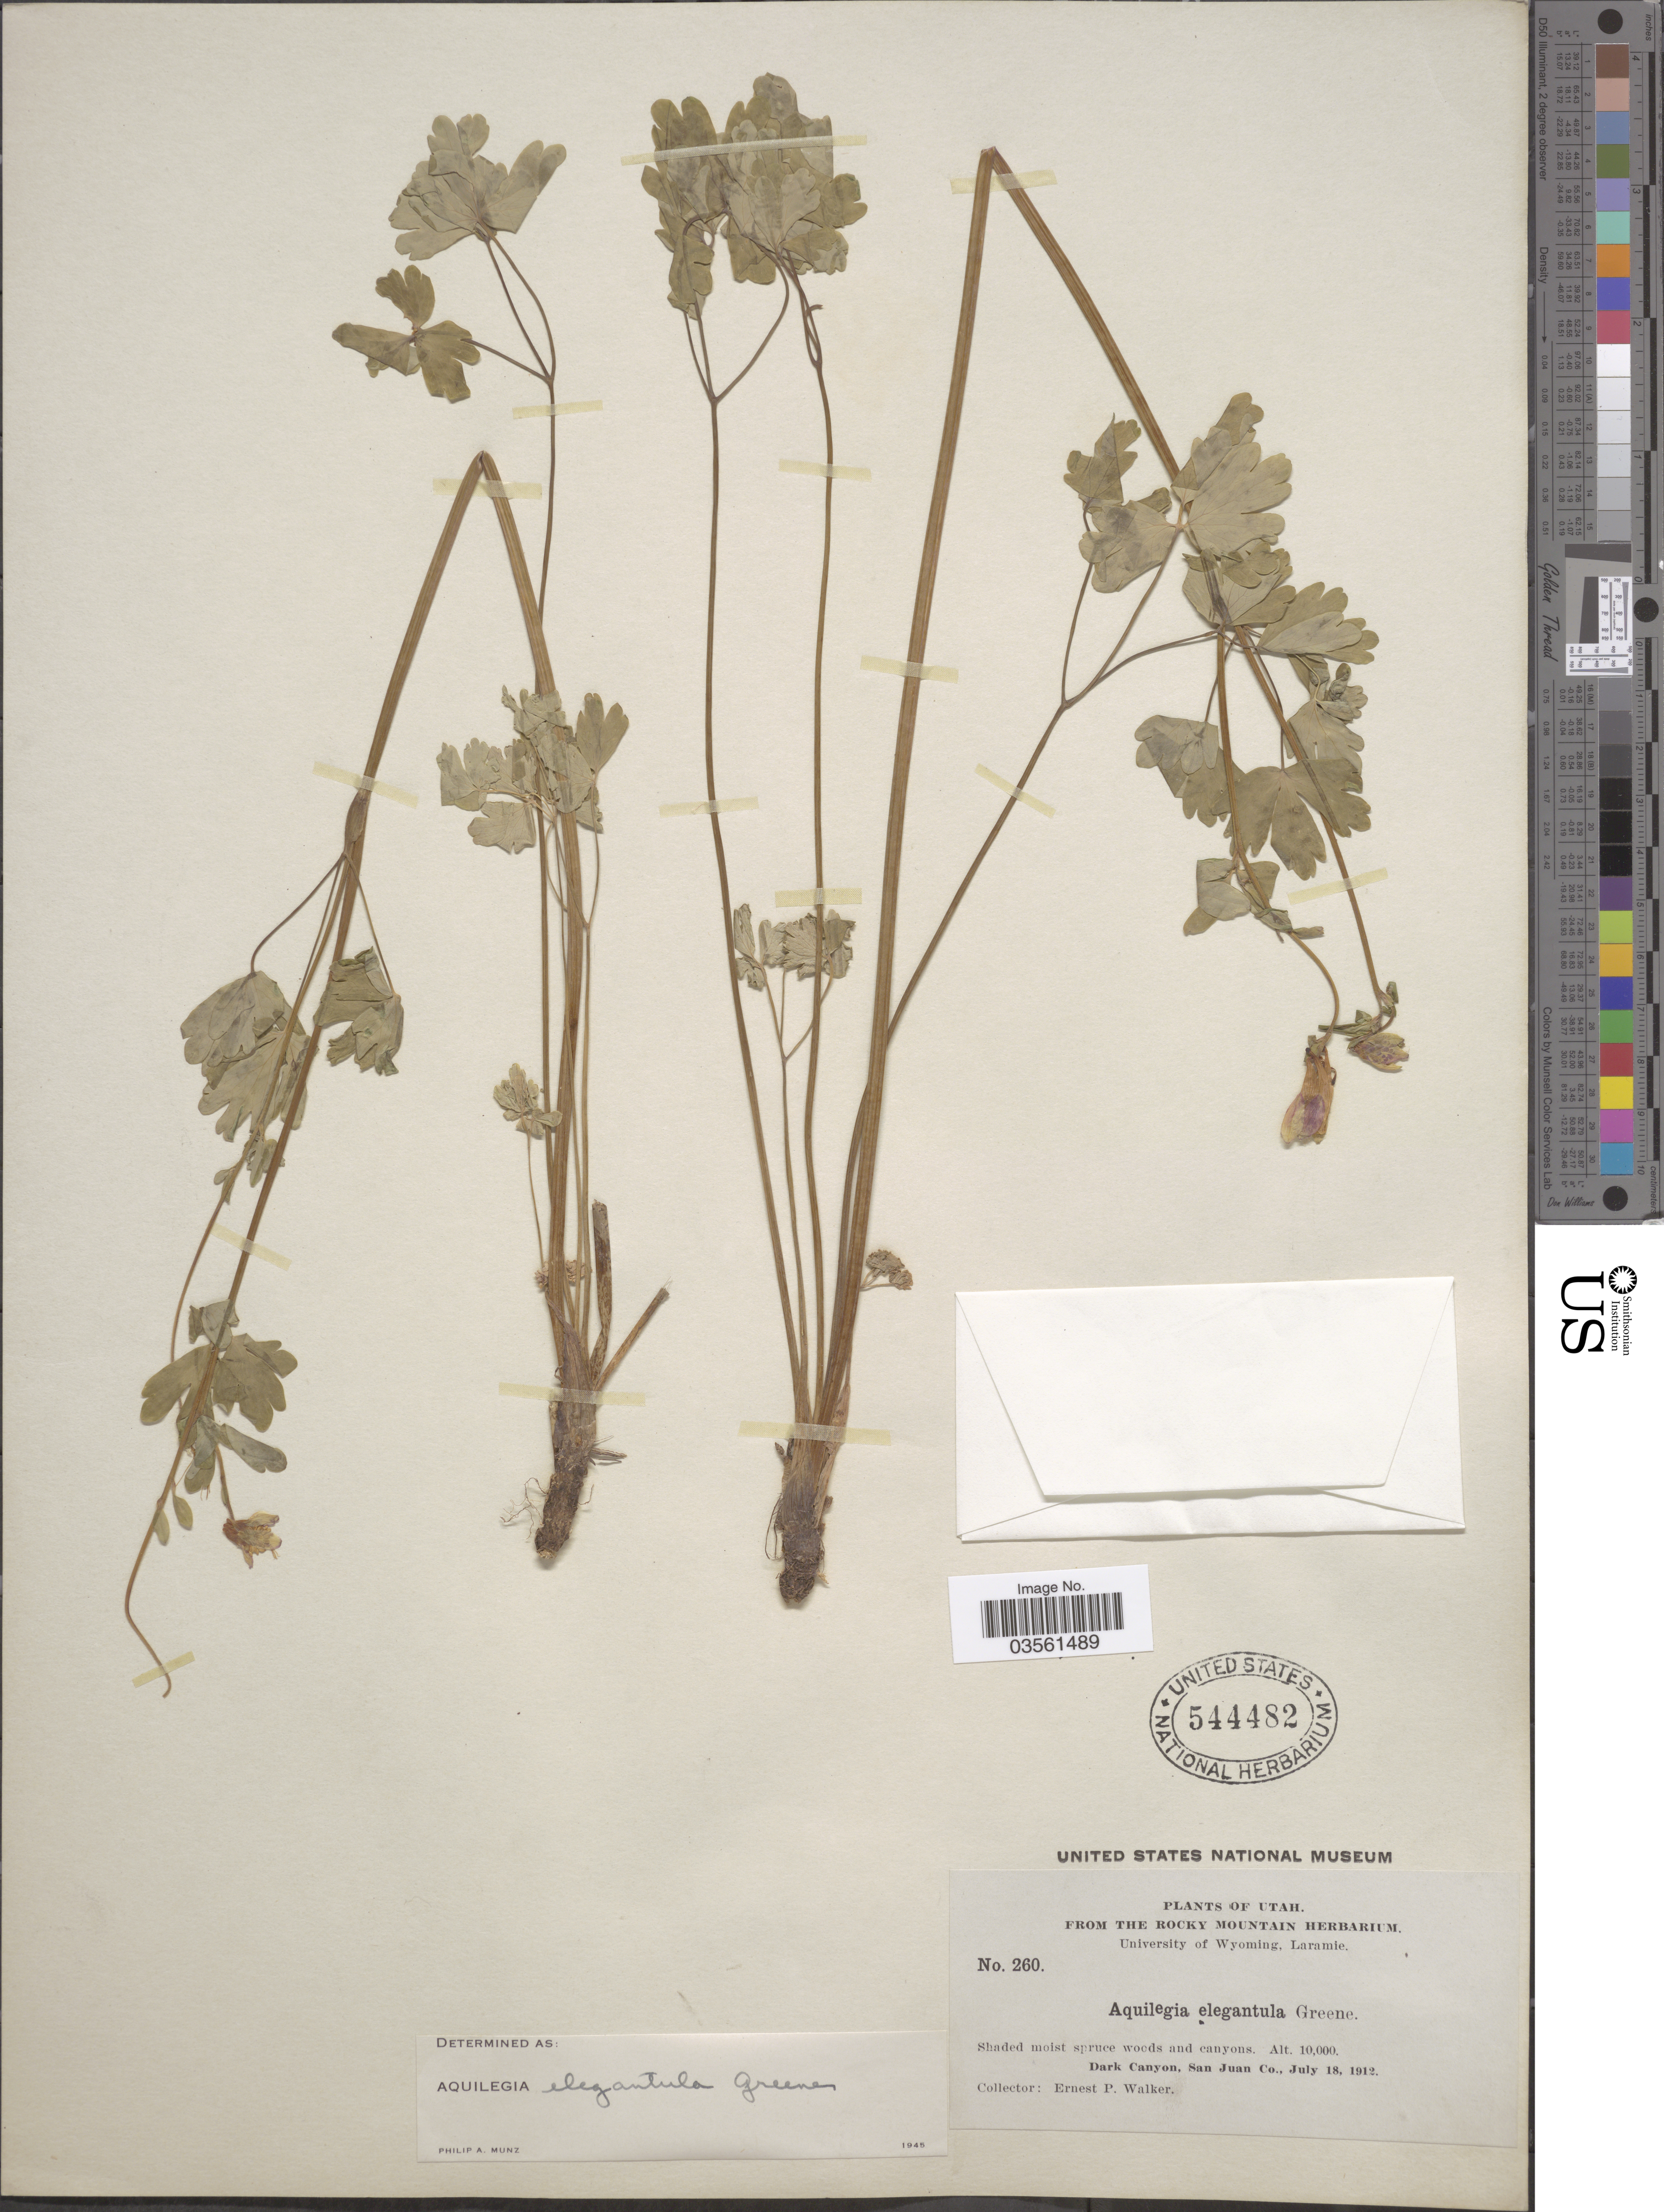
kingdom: Plantae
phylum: Tracheophyta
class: Magnoliopsida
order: Ranunculales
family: Ranunculaceae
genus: Aquilegia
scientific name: Aquilegia elegantula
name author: Greene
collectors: E. P. Walker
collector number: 260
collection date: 1912-07-18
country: United States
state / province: Utah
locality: Shaded moist spruce woods and canyons. Dark Canyon, San Juan Co.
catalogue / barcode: US 544482